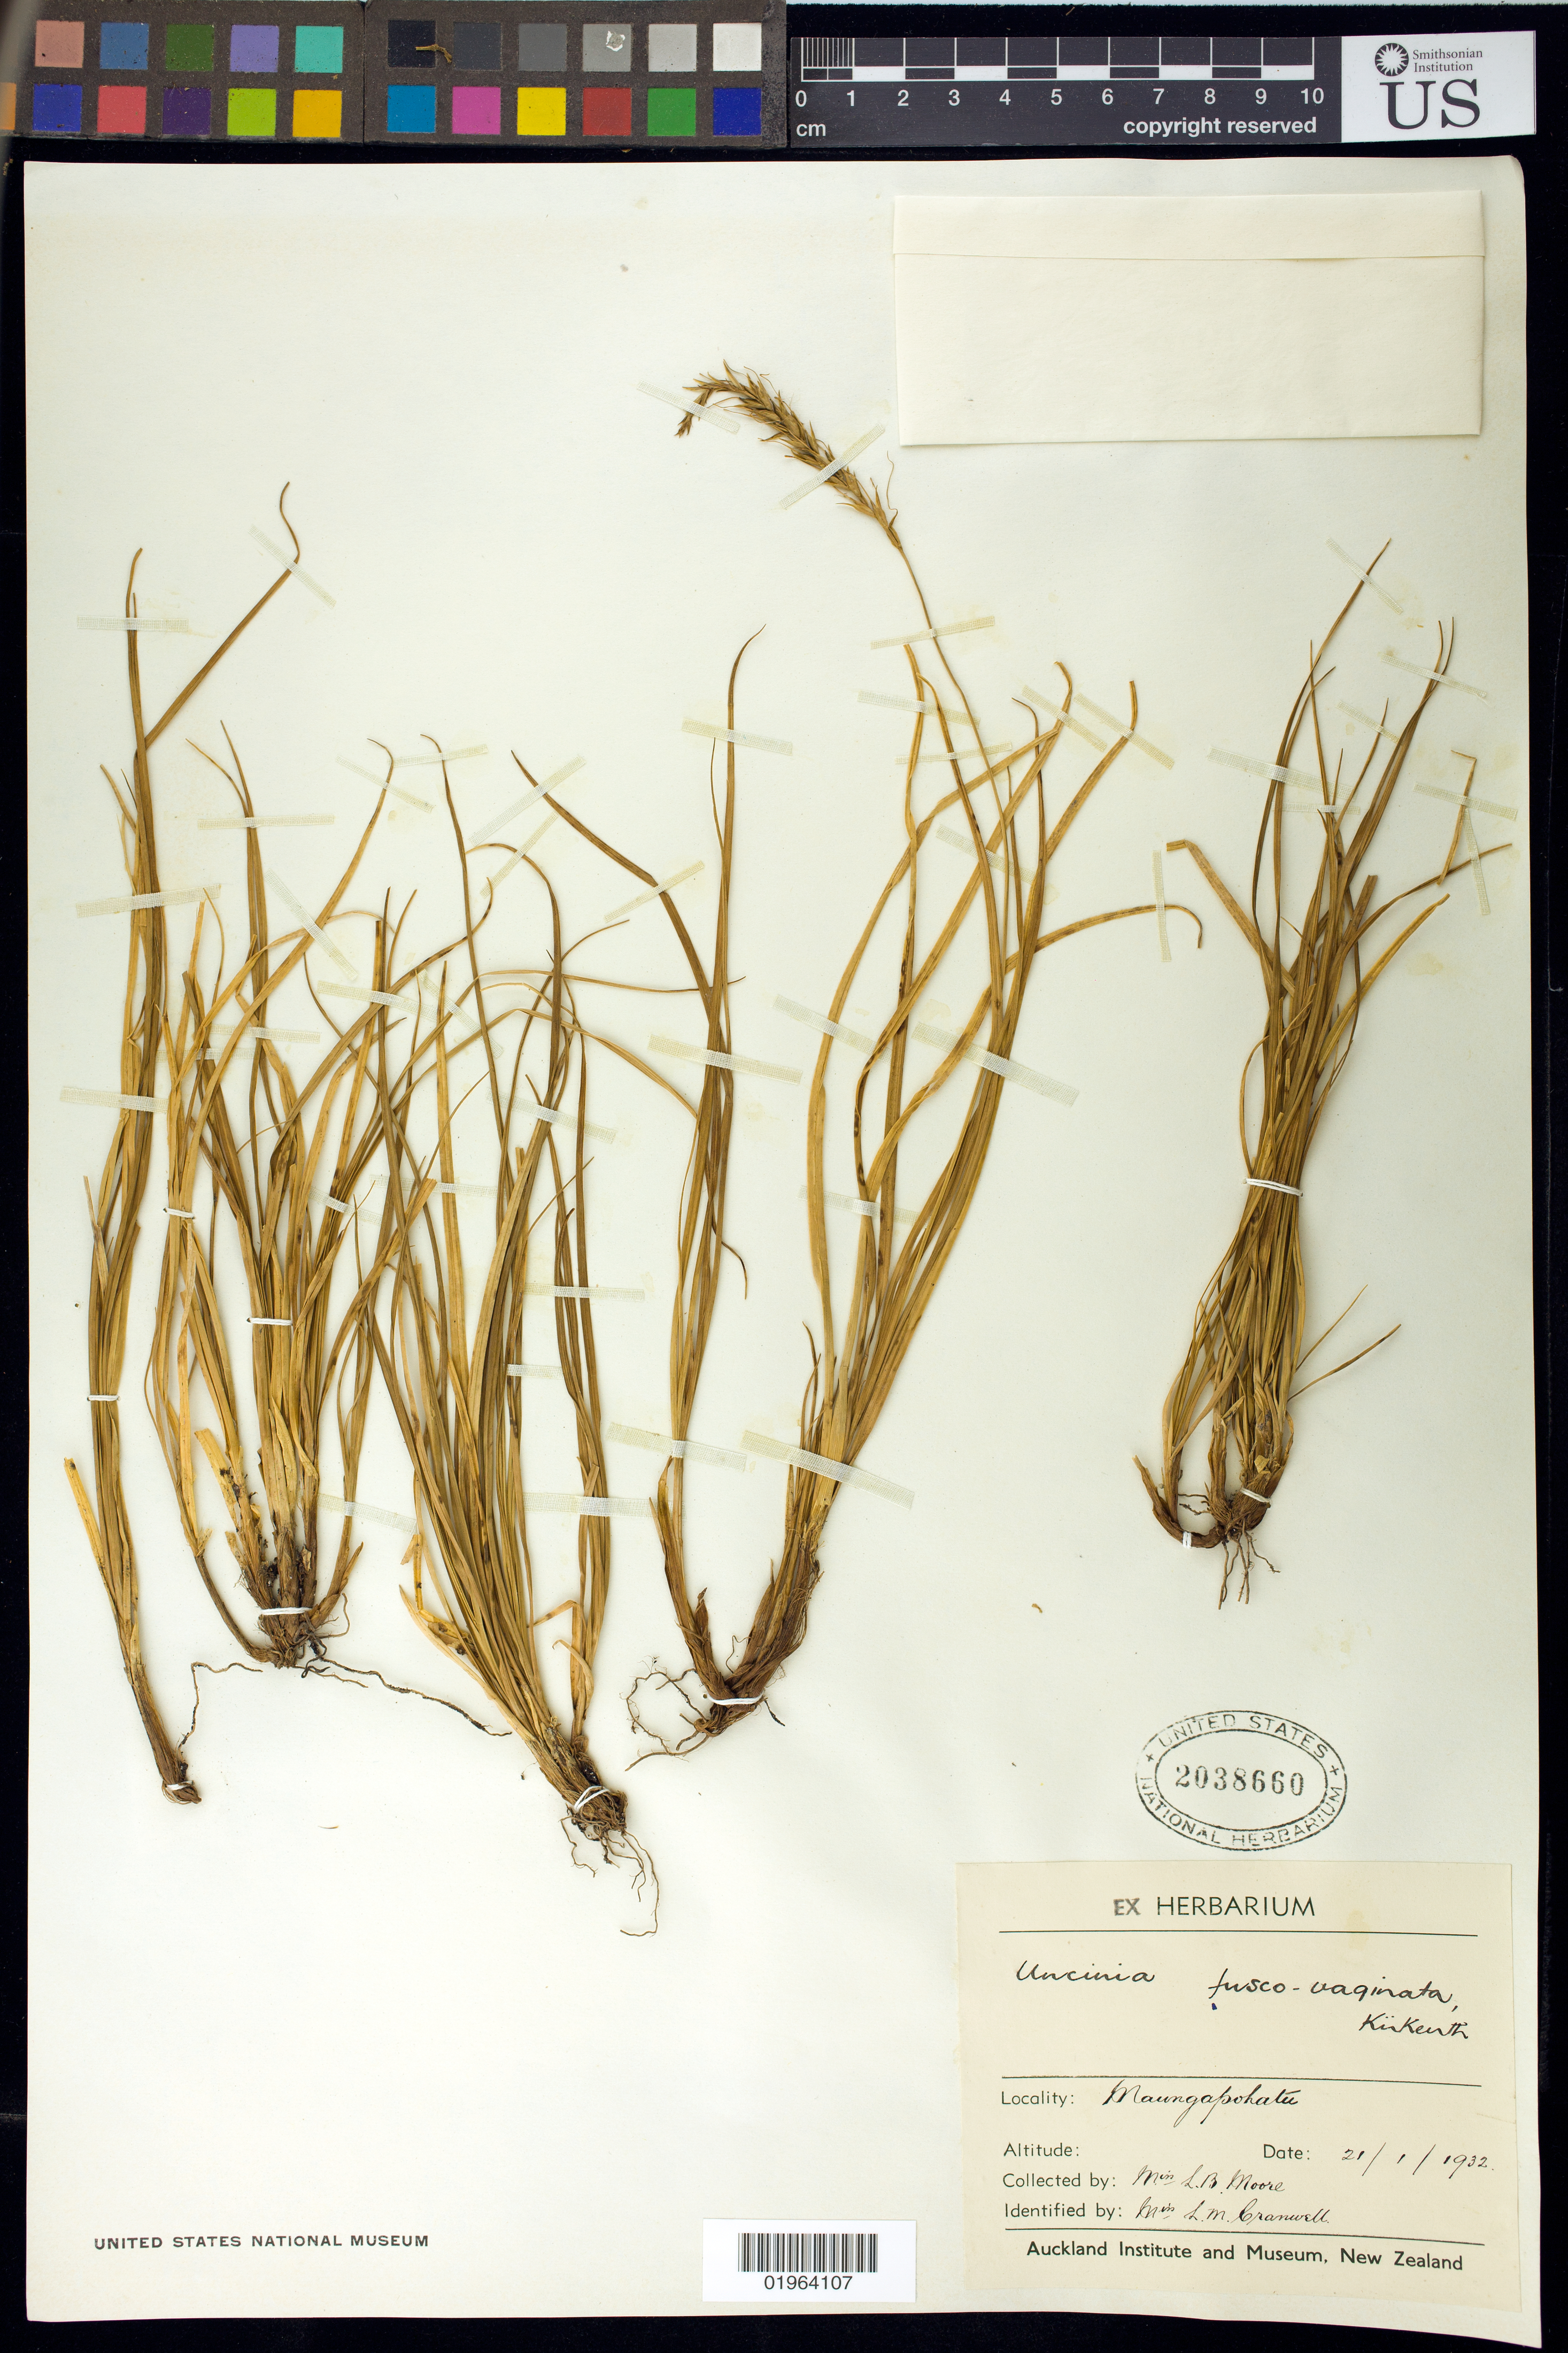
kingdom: Plantae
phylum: Tracheophyta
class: Liliopsida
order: Poales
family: Cyperaceae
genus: Carex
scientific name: Carex penalpina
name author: K.A. Ford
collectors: L. Moore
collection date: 1932-01-21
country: New Zealand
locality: Maungapohatu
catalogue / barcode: US 2038660